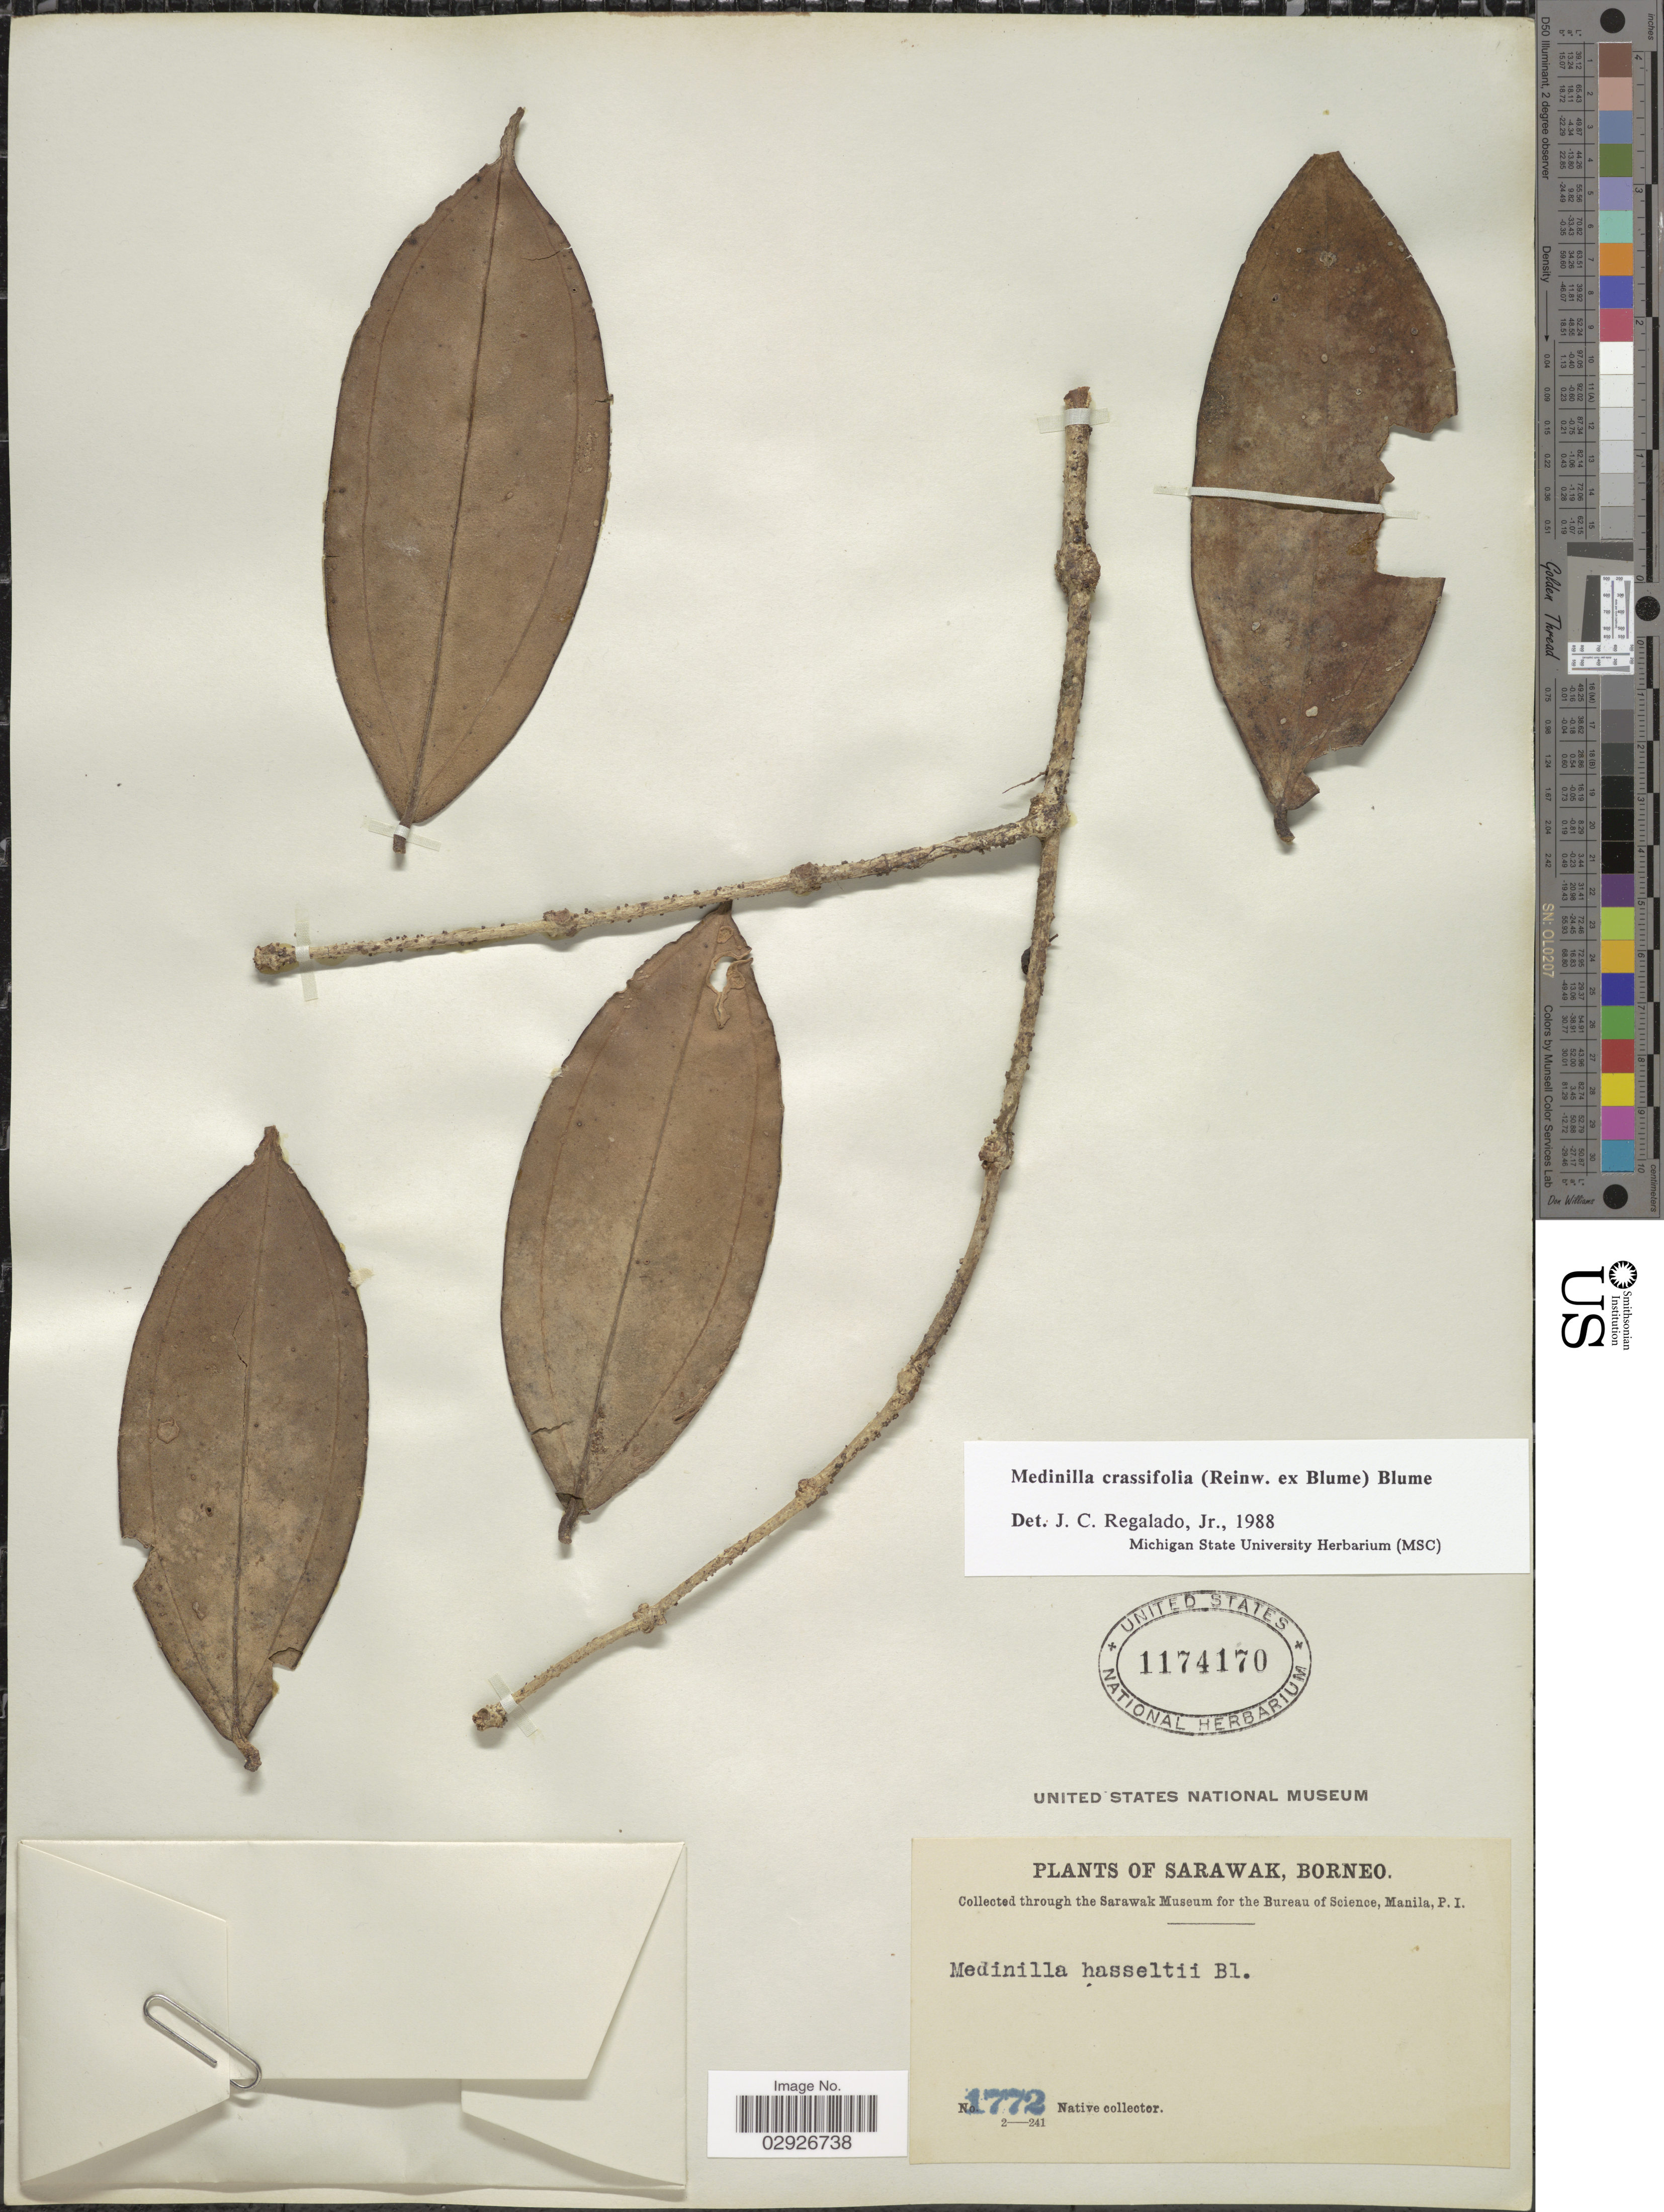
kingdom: Plantae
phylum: Tracheophyta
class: Magnoliopsida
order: Myrtales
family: Melastomataceae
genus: Medinilla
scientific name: Medinilla crassifolia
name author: Blume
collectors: Native collector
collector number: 1772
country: Malaysia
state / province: Sarawak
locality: Borneo.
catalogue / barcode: US 1174170